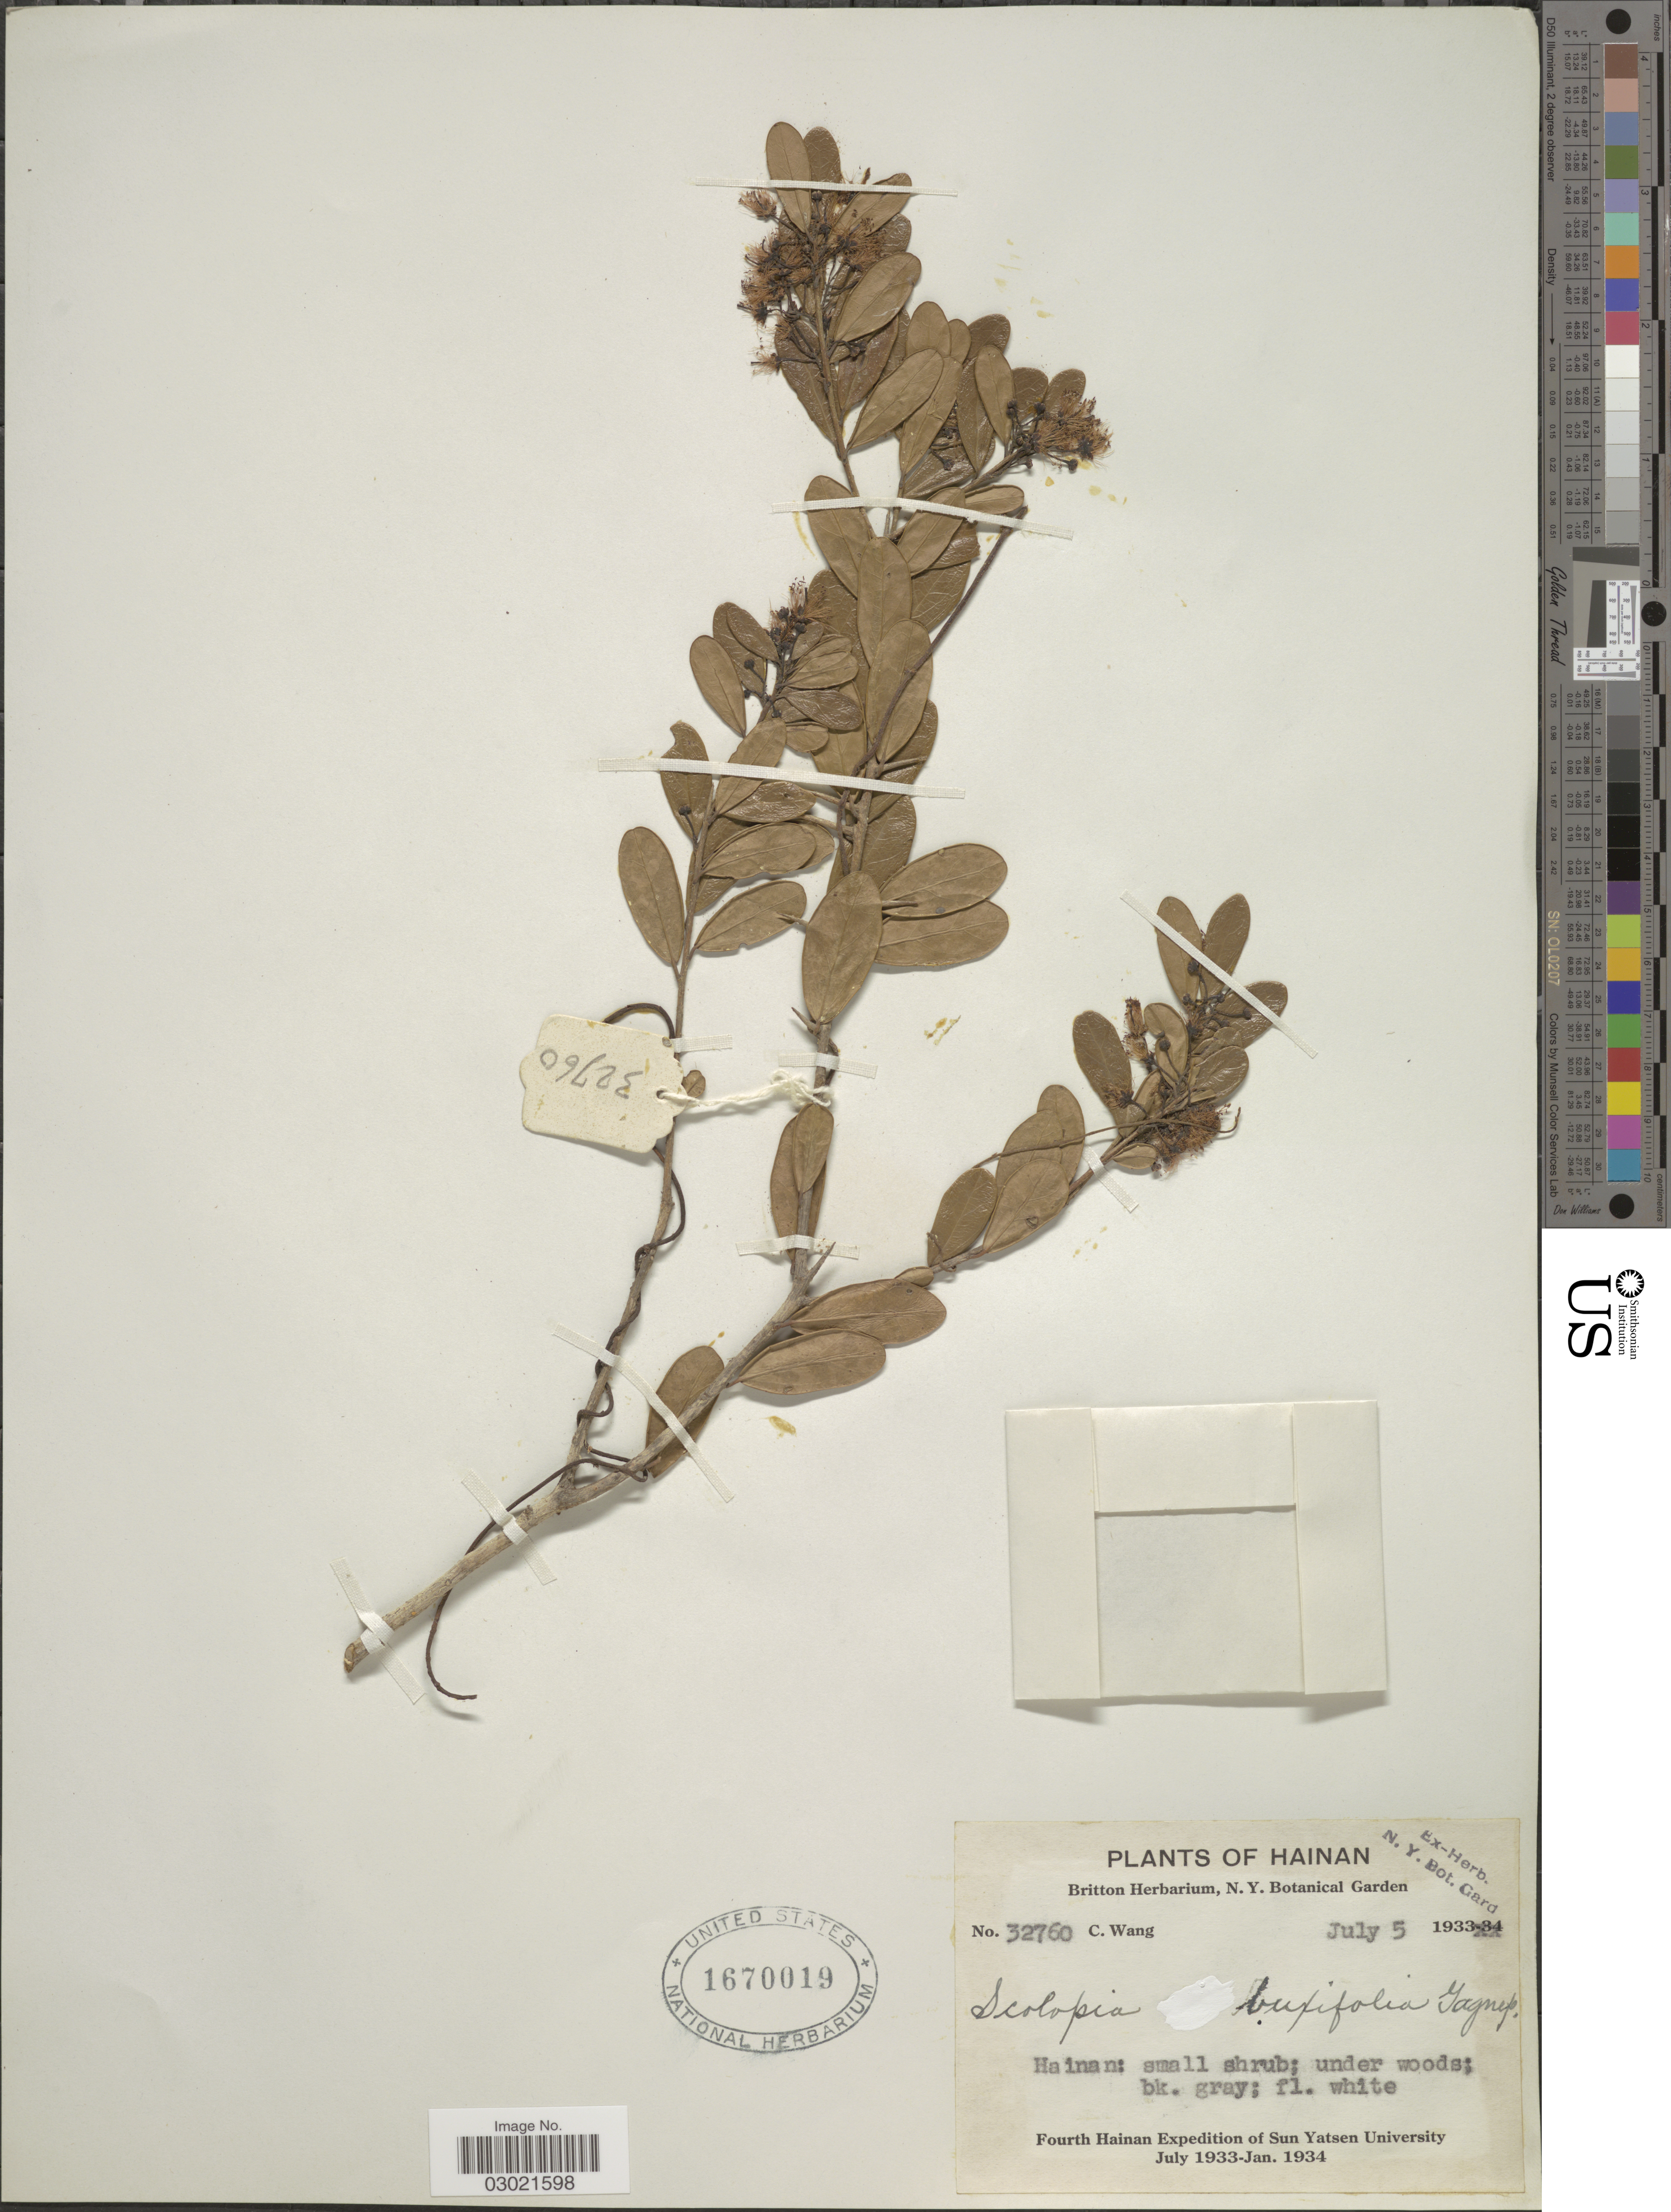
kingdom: Plantae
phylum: Tracheophyta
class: Magnoliopsida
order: Malpighiales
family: Salicaceae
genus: Scolopia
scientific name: Scolopia buxifolia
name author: Gagnep.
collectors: C. Wang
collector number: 32760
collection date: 1933-07-05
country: China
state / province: Hainan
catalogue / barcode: US 1670019